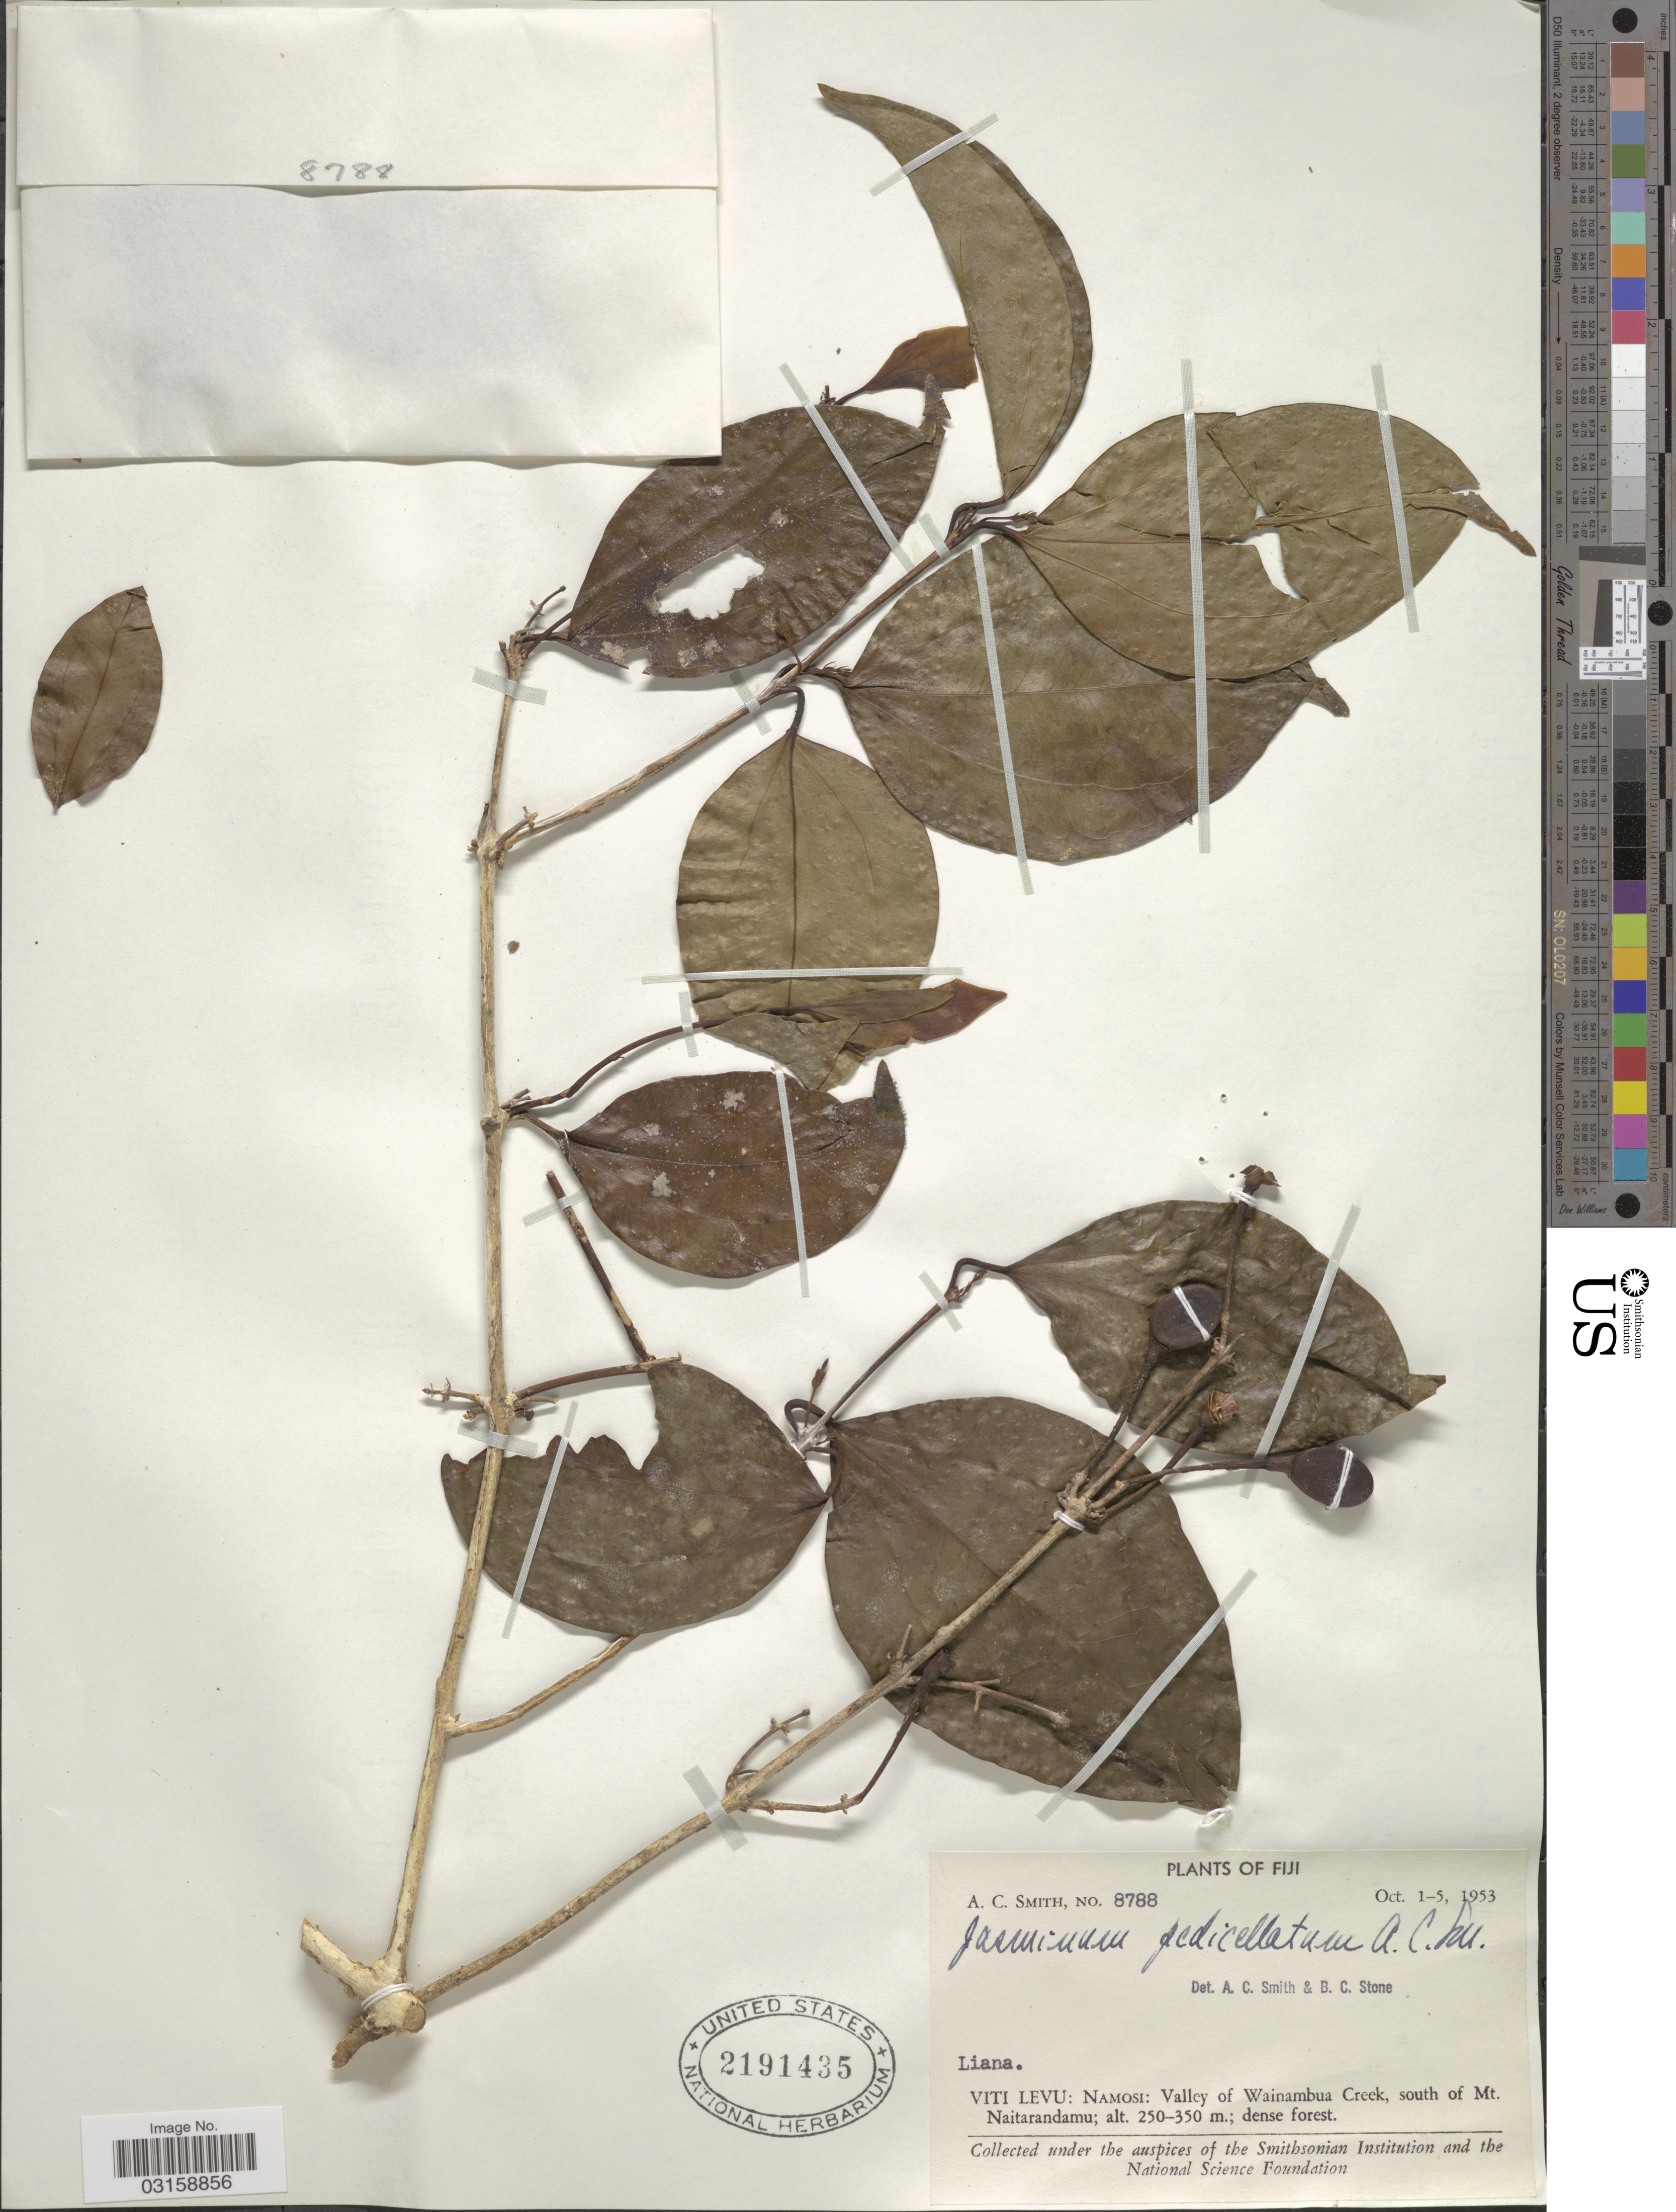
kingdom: Plantae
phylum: Tracheophyta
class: Magnoliopsida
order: Lamiales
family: Oleaceae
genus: Jasminum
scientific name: Jasminum pedicellatum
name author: A.C. Sm.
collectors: A. C. Smith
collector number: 8788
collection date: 1953-10-01/1953-10-05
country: Fiji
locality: Viti Levu: Namosi: Valley of Wainambua Creek, south of Mt. Naitarandamu.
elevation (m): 250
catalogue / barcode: US 2191435